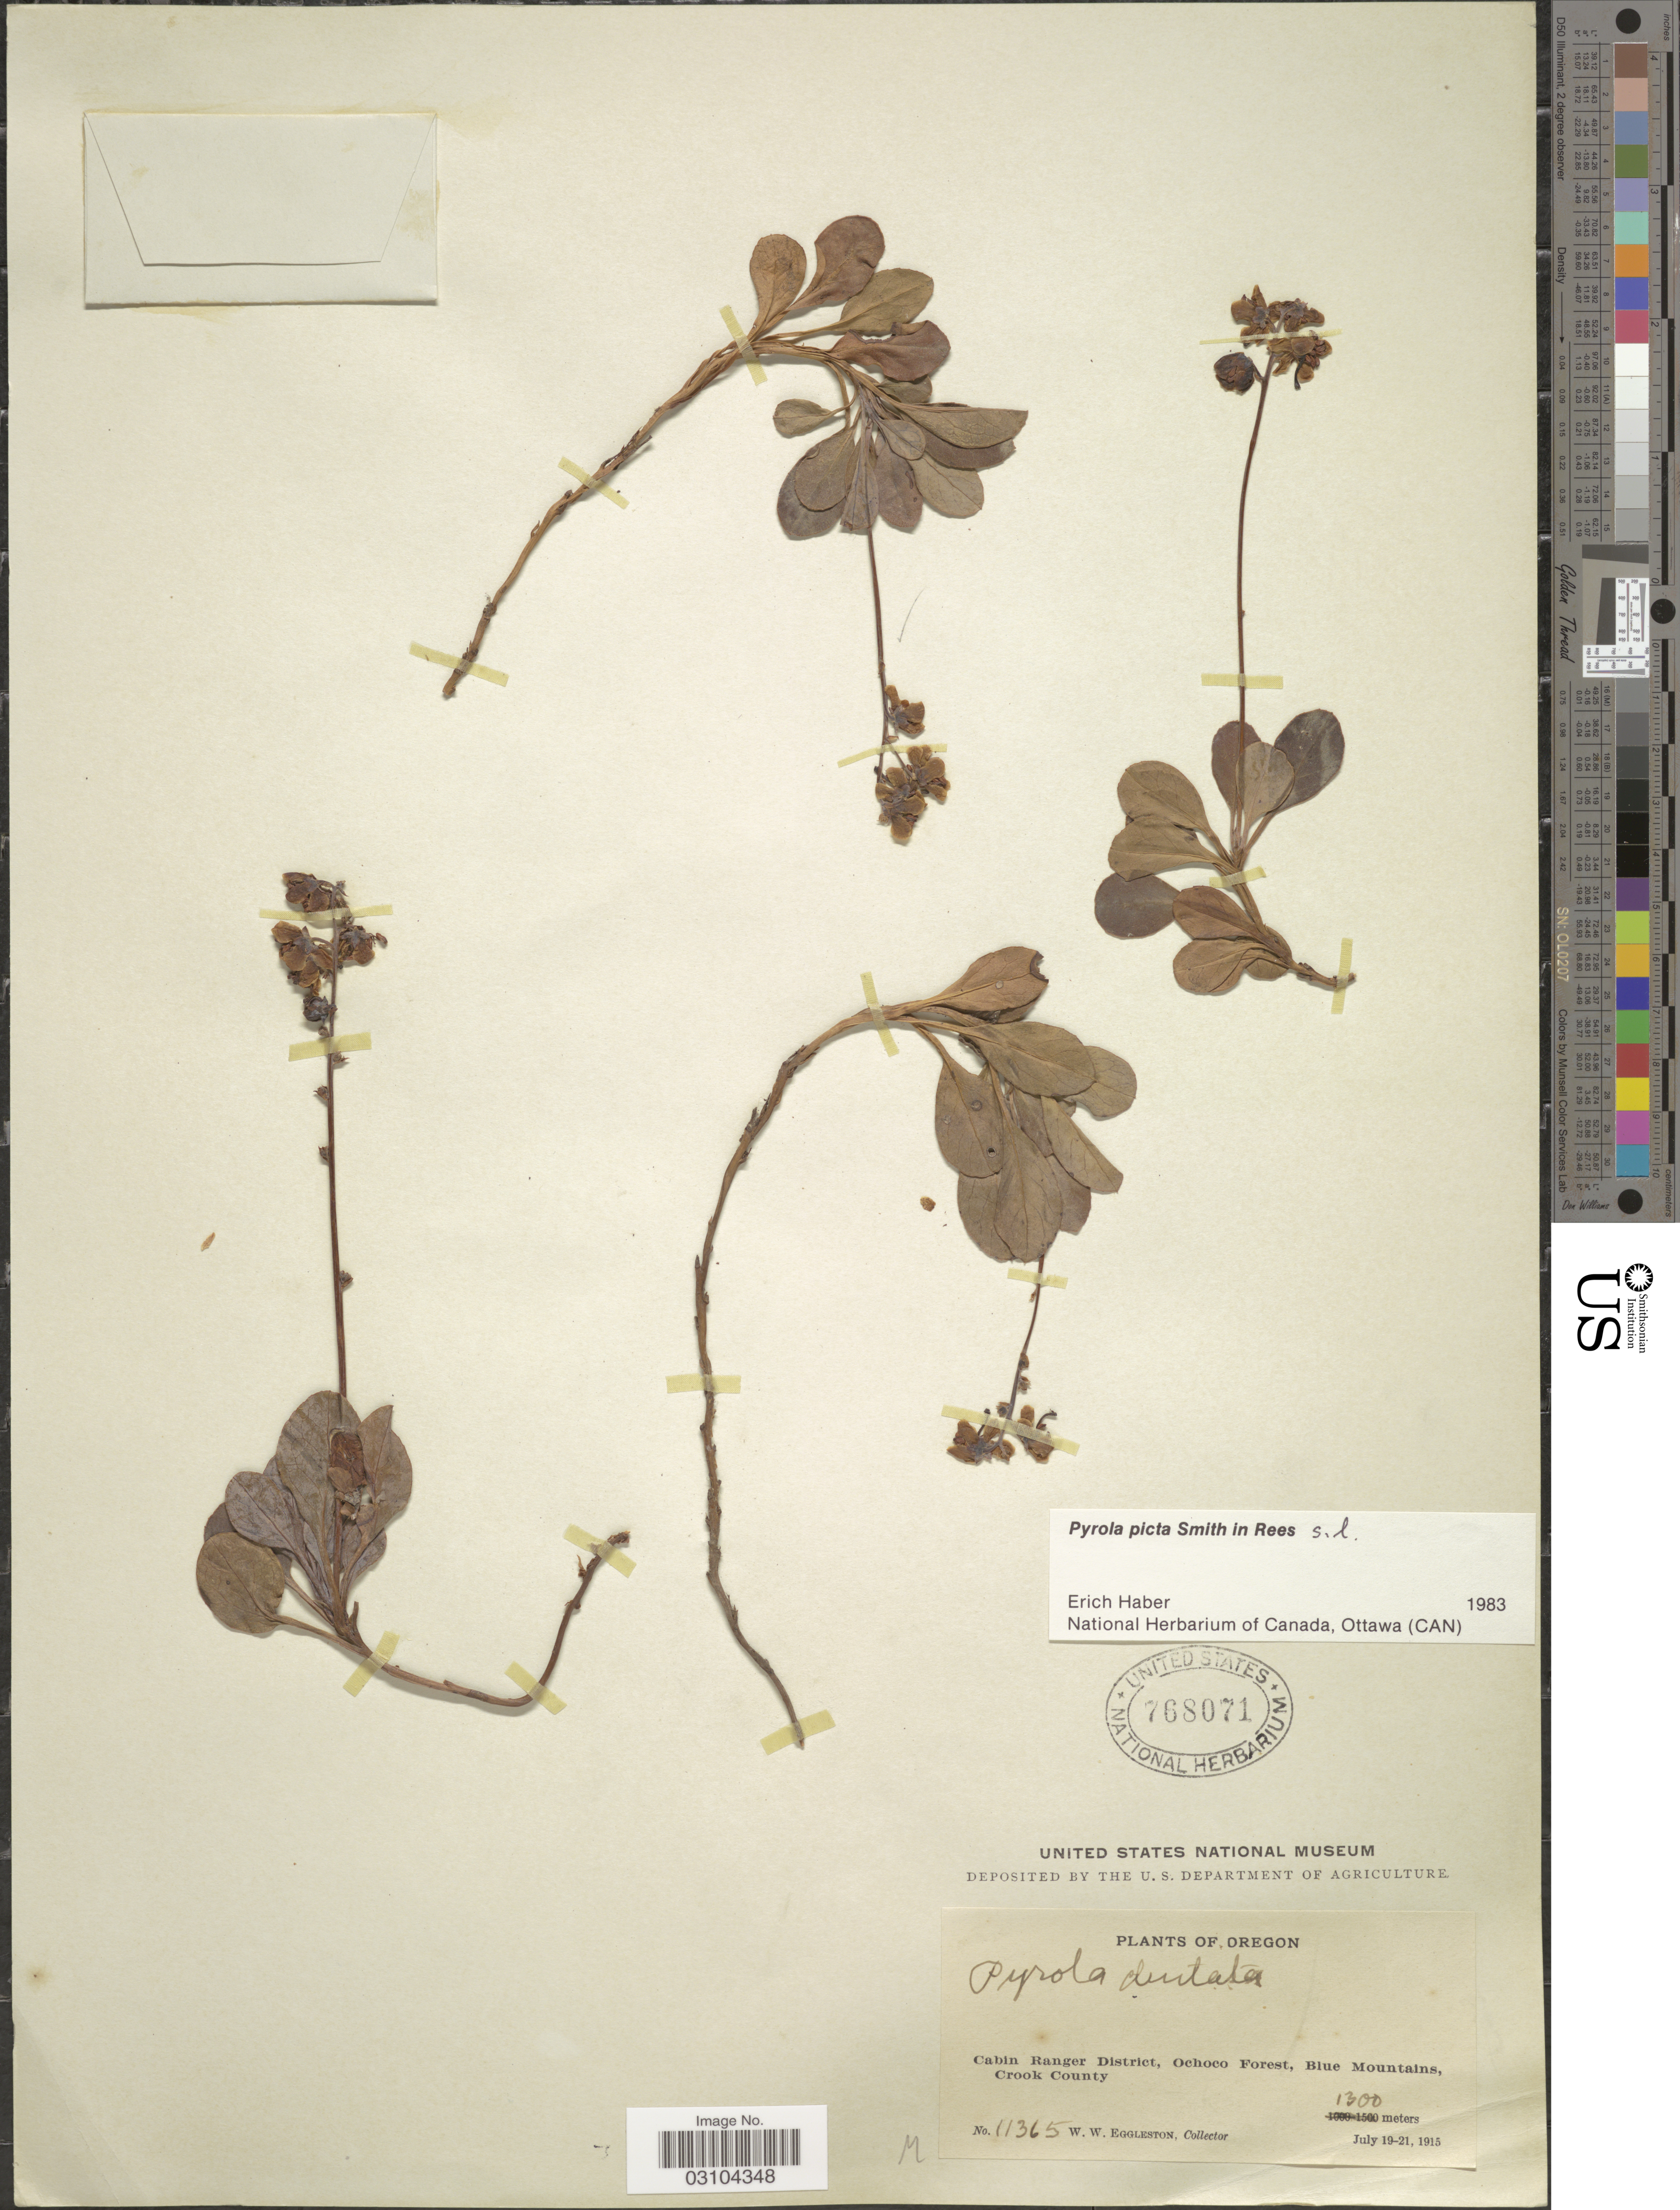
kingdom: Plantae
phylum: Tracheophyta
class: Magnoliopsida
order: Ericales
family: Ericaceae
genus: Pyrola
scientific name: Pyrola picta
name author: Sm. in Rees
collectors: W. W. Eggleston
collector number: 11365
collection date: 1915-07-19/1915-07-21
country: United States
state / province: Oregon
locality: Cabin Ranger District, Ochoco Forest, Blue Mountains, Crook County.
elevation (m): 1300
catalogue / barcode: US 768071